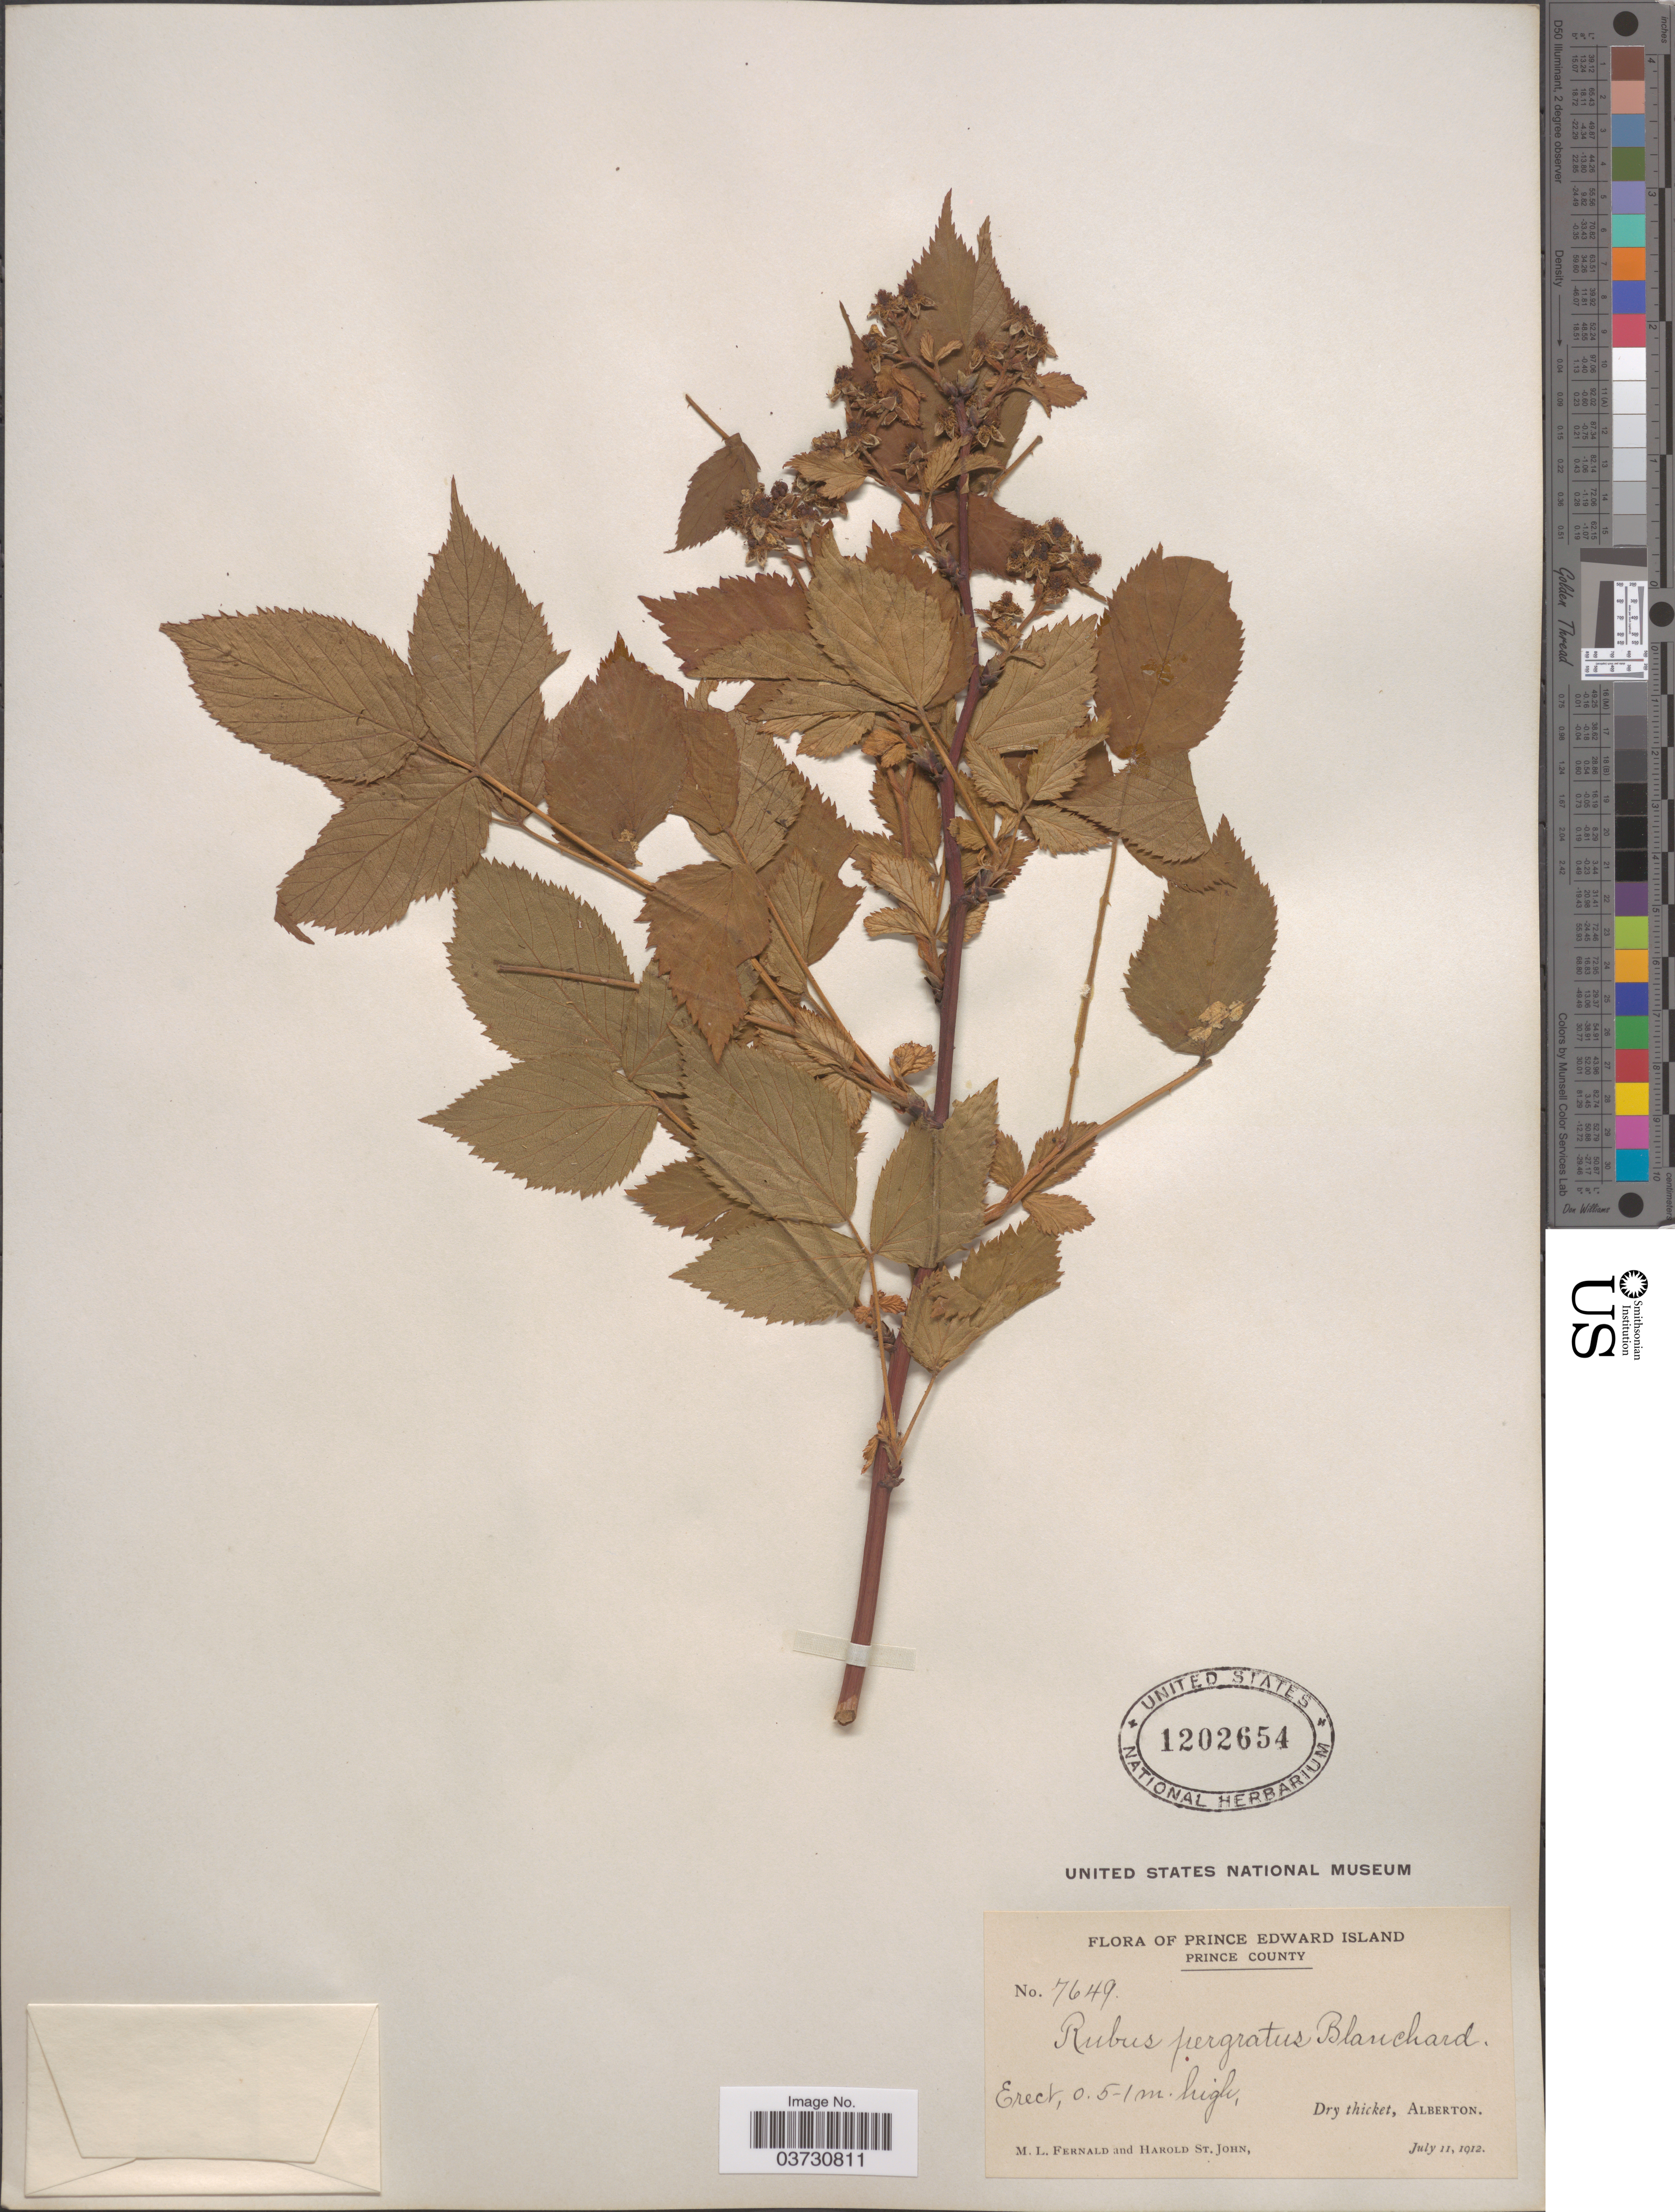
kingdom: Plantae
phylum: Tracheophyta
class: Magnoliopsida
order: Rosales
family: Rosaceae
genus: Rubus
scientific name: Rubus pergratus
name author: Blanch.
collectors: M. L. Fernald & H. St. John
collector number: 7649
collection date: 1912-07-11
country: Canada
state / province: Prince Edward Island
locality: Prince County. Alberton.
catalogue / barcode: US 1202654